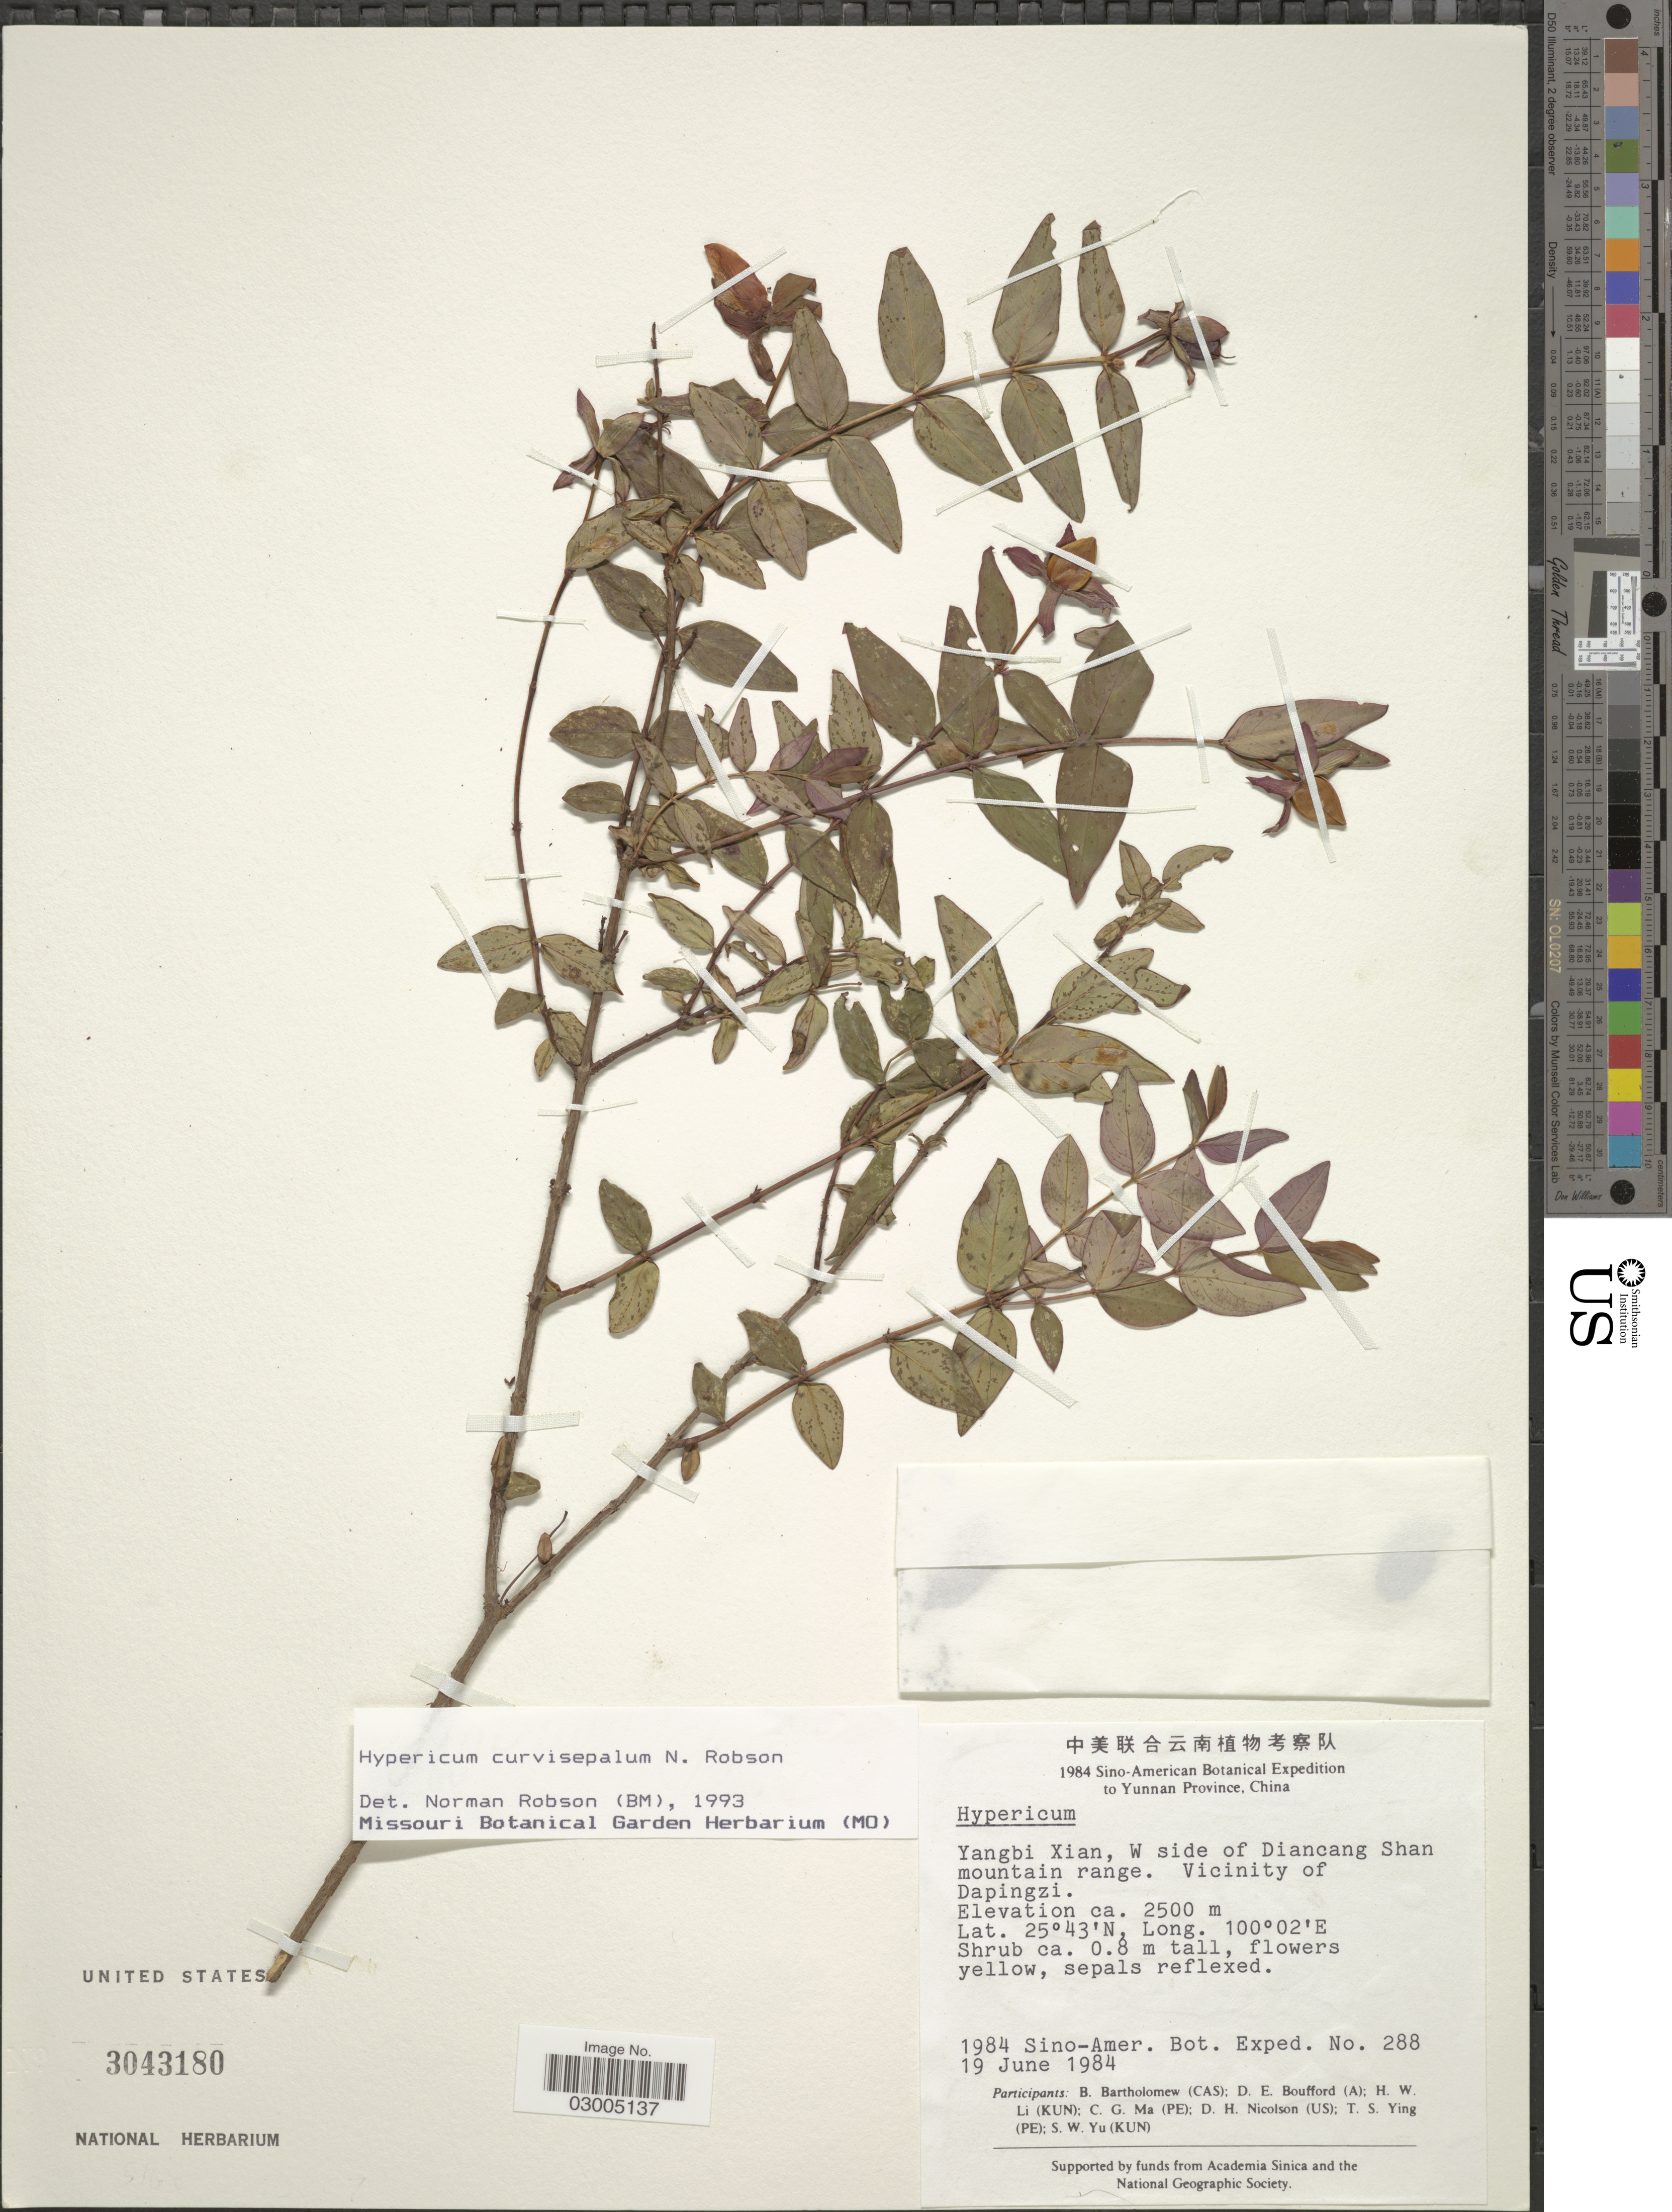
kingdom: Plantae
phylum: Tracheophyta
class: Magnoliopsida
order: Malpighiales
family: Hypericaceae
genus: Hypericum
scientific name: Hypericum curvisepalum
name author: N. Robson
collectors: Sino-Amer. Bot. Exped. 1984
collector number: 288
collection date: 1984-06-19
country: China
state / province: Yunnan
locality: Yangbi Xian, W side of Diancang Shan mountain range. Vicinity of Dapingzi.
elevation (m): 2500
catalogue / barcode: US 3043180